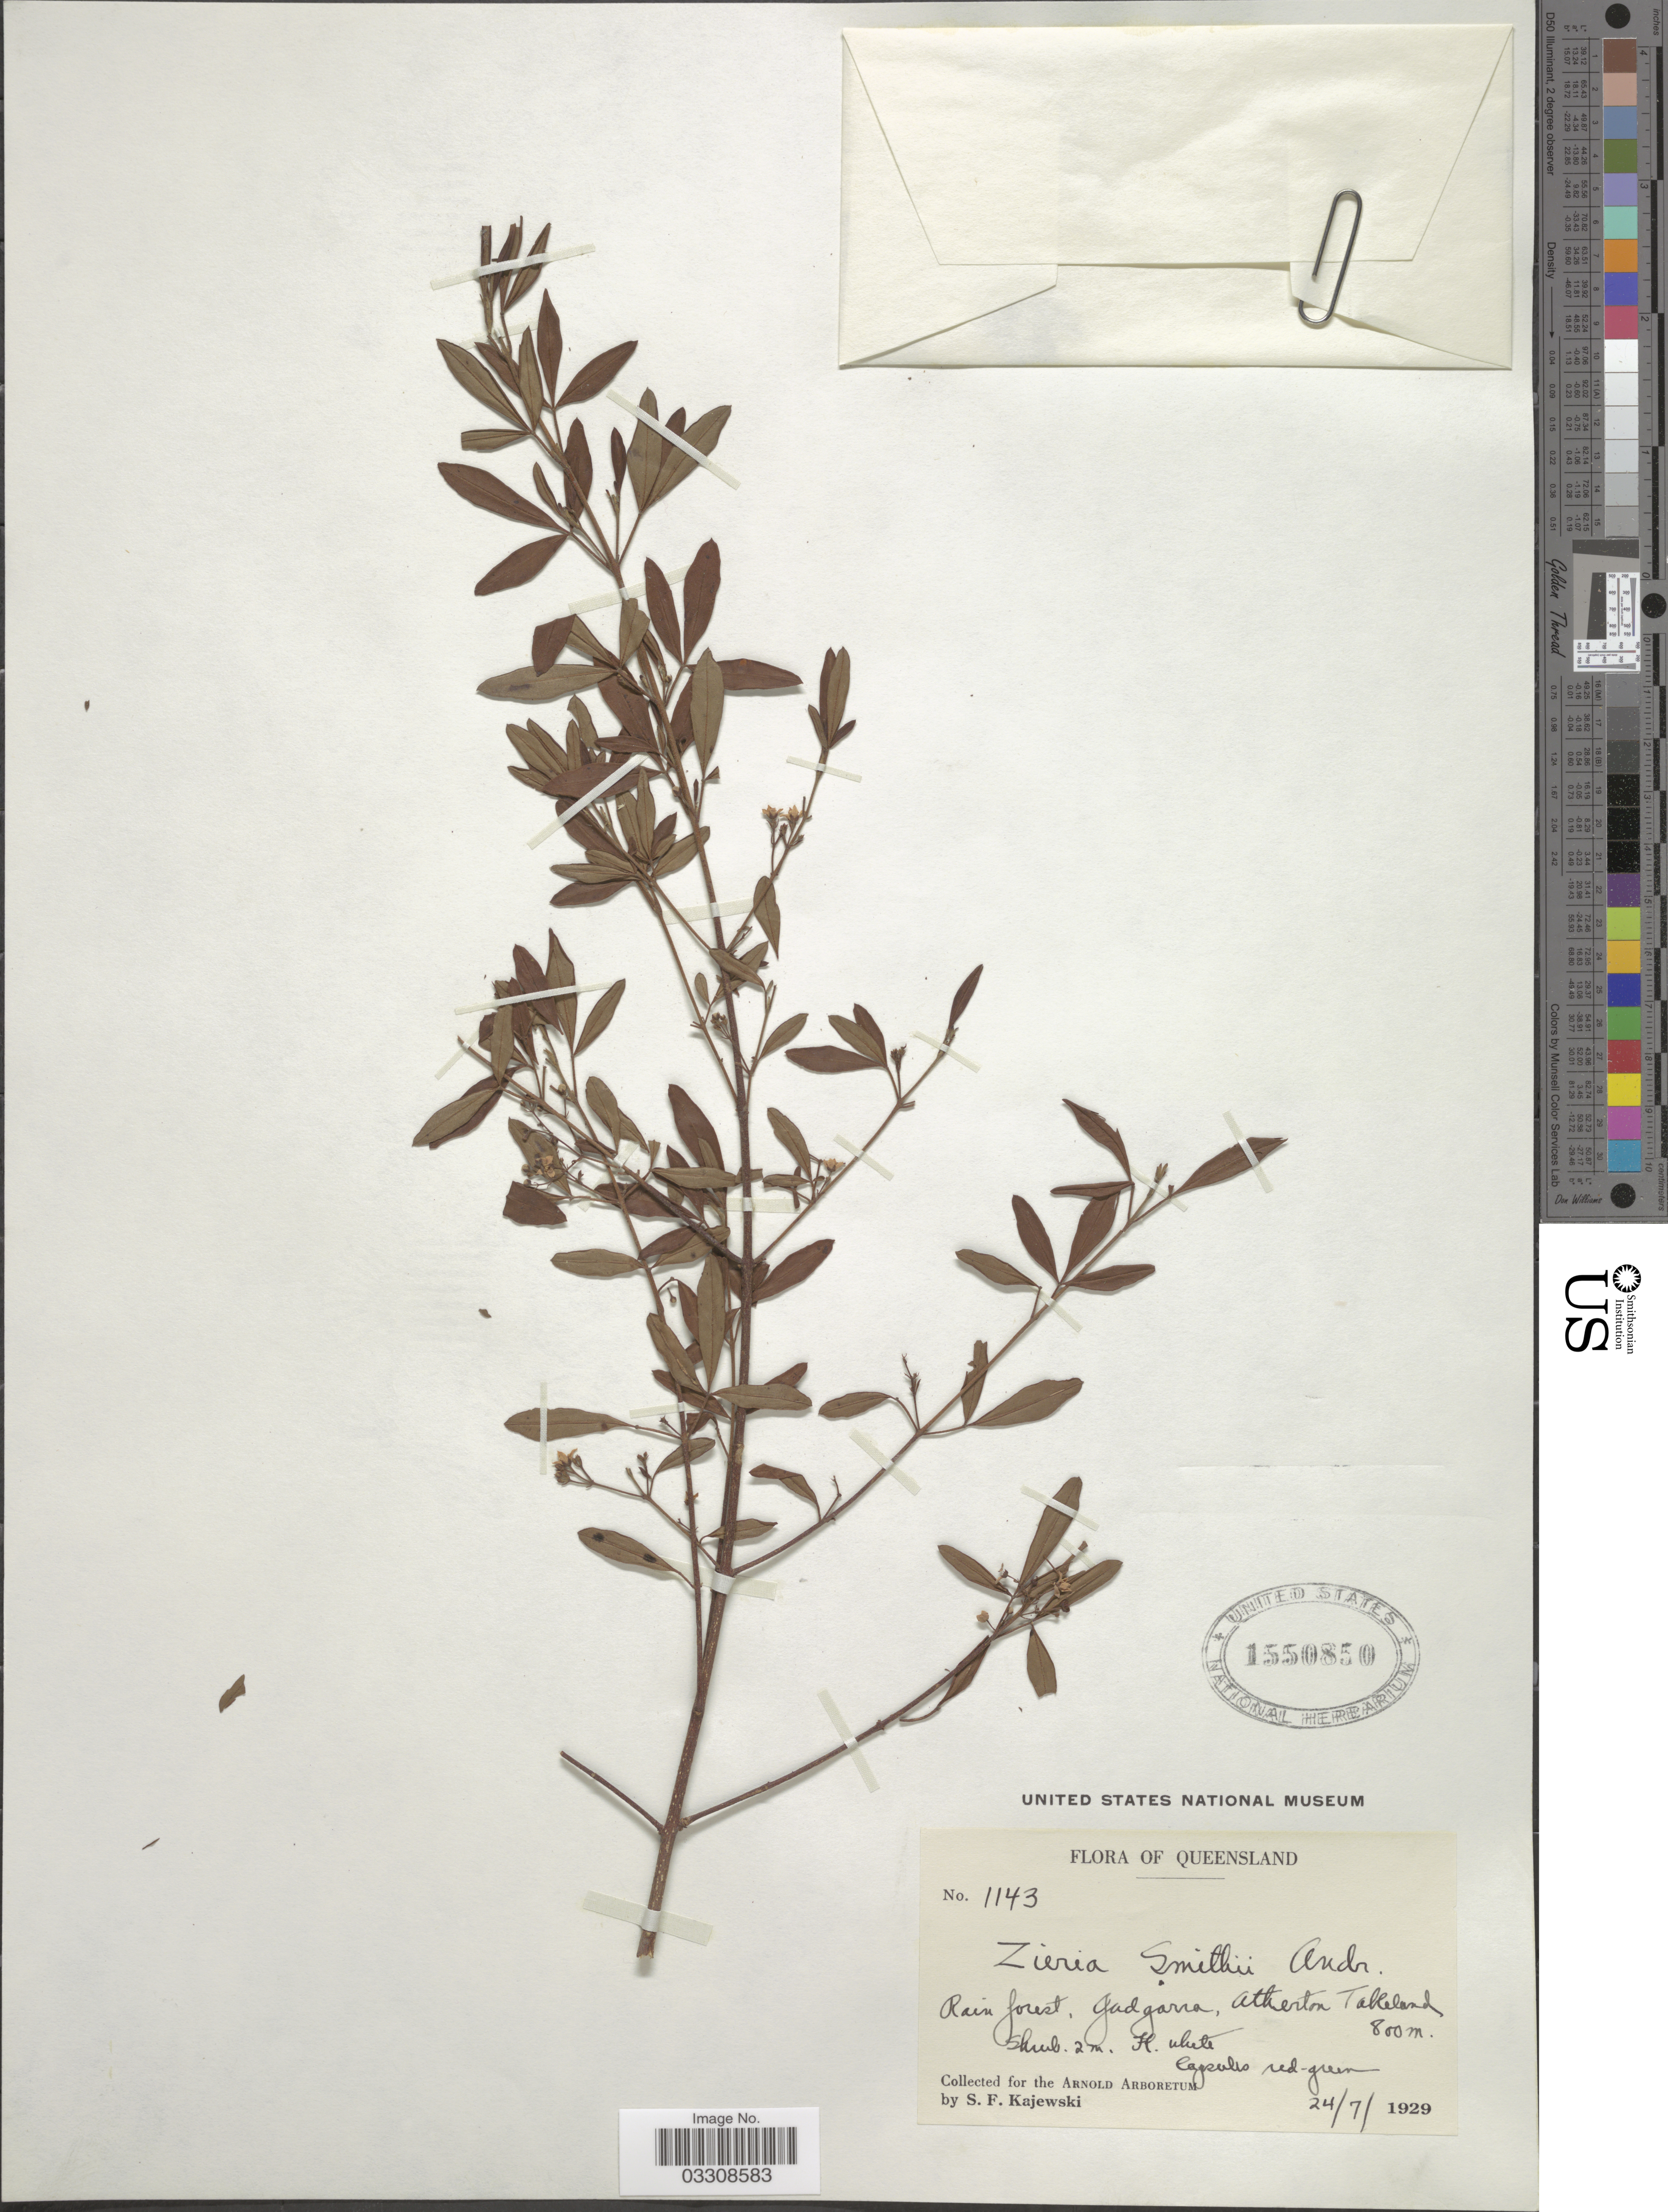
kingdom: Plantae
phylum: Tracheophyta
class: Magnoliopsida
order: Sapindales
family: Rutaceae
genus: Zieria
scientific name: Zieria smithii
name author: Jacks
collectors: S. Kajewski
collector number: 1143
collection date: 1929-07-24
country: Australia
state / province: Queensland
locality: Rain forest, Gadgarra, Atherton Tableland.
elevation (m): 800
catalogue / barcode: US 1550850